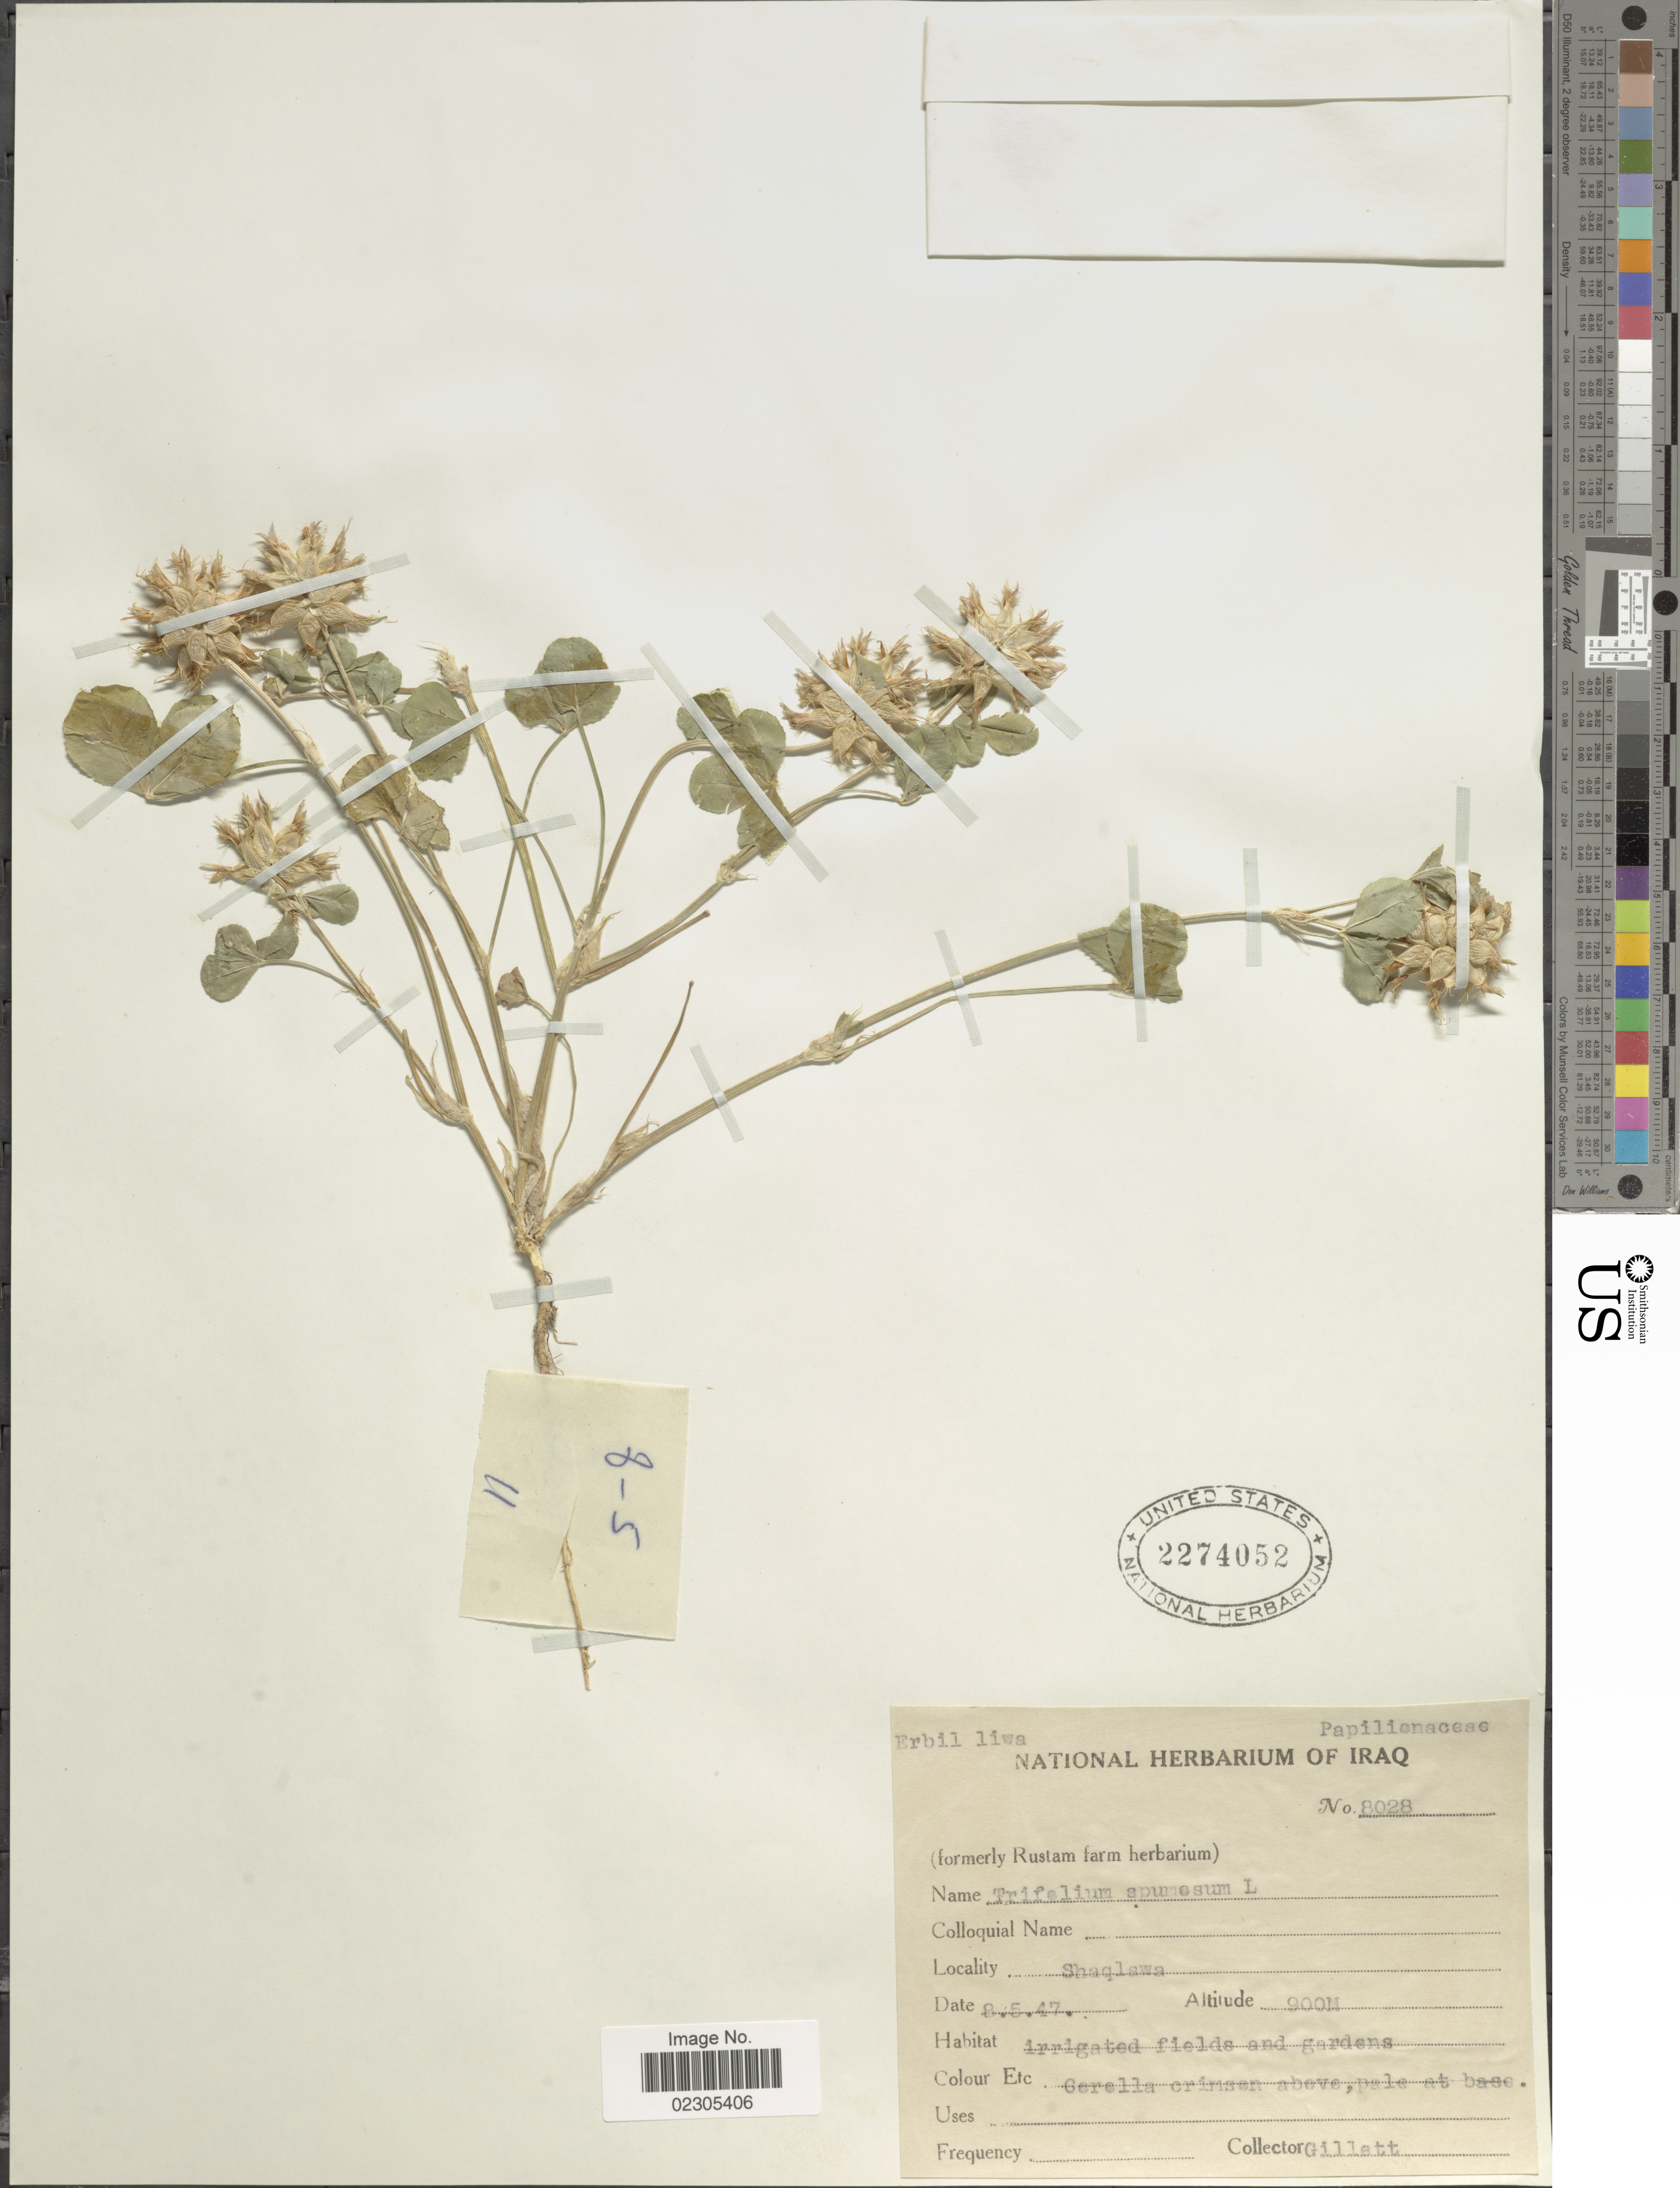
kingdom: Plantae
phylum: Tracheophyta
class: Magnoliopsida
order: Fabales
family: Fabaceae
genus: Trifolium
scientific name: Trifolium spumosum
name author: L.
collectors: Gillett, --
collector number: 8028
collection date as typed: Transcribed d/m/y: 8/5/47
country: Iraq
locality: Shaqlawa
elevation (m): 900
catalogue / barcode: US 2274052